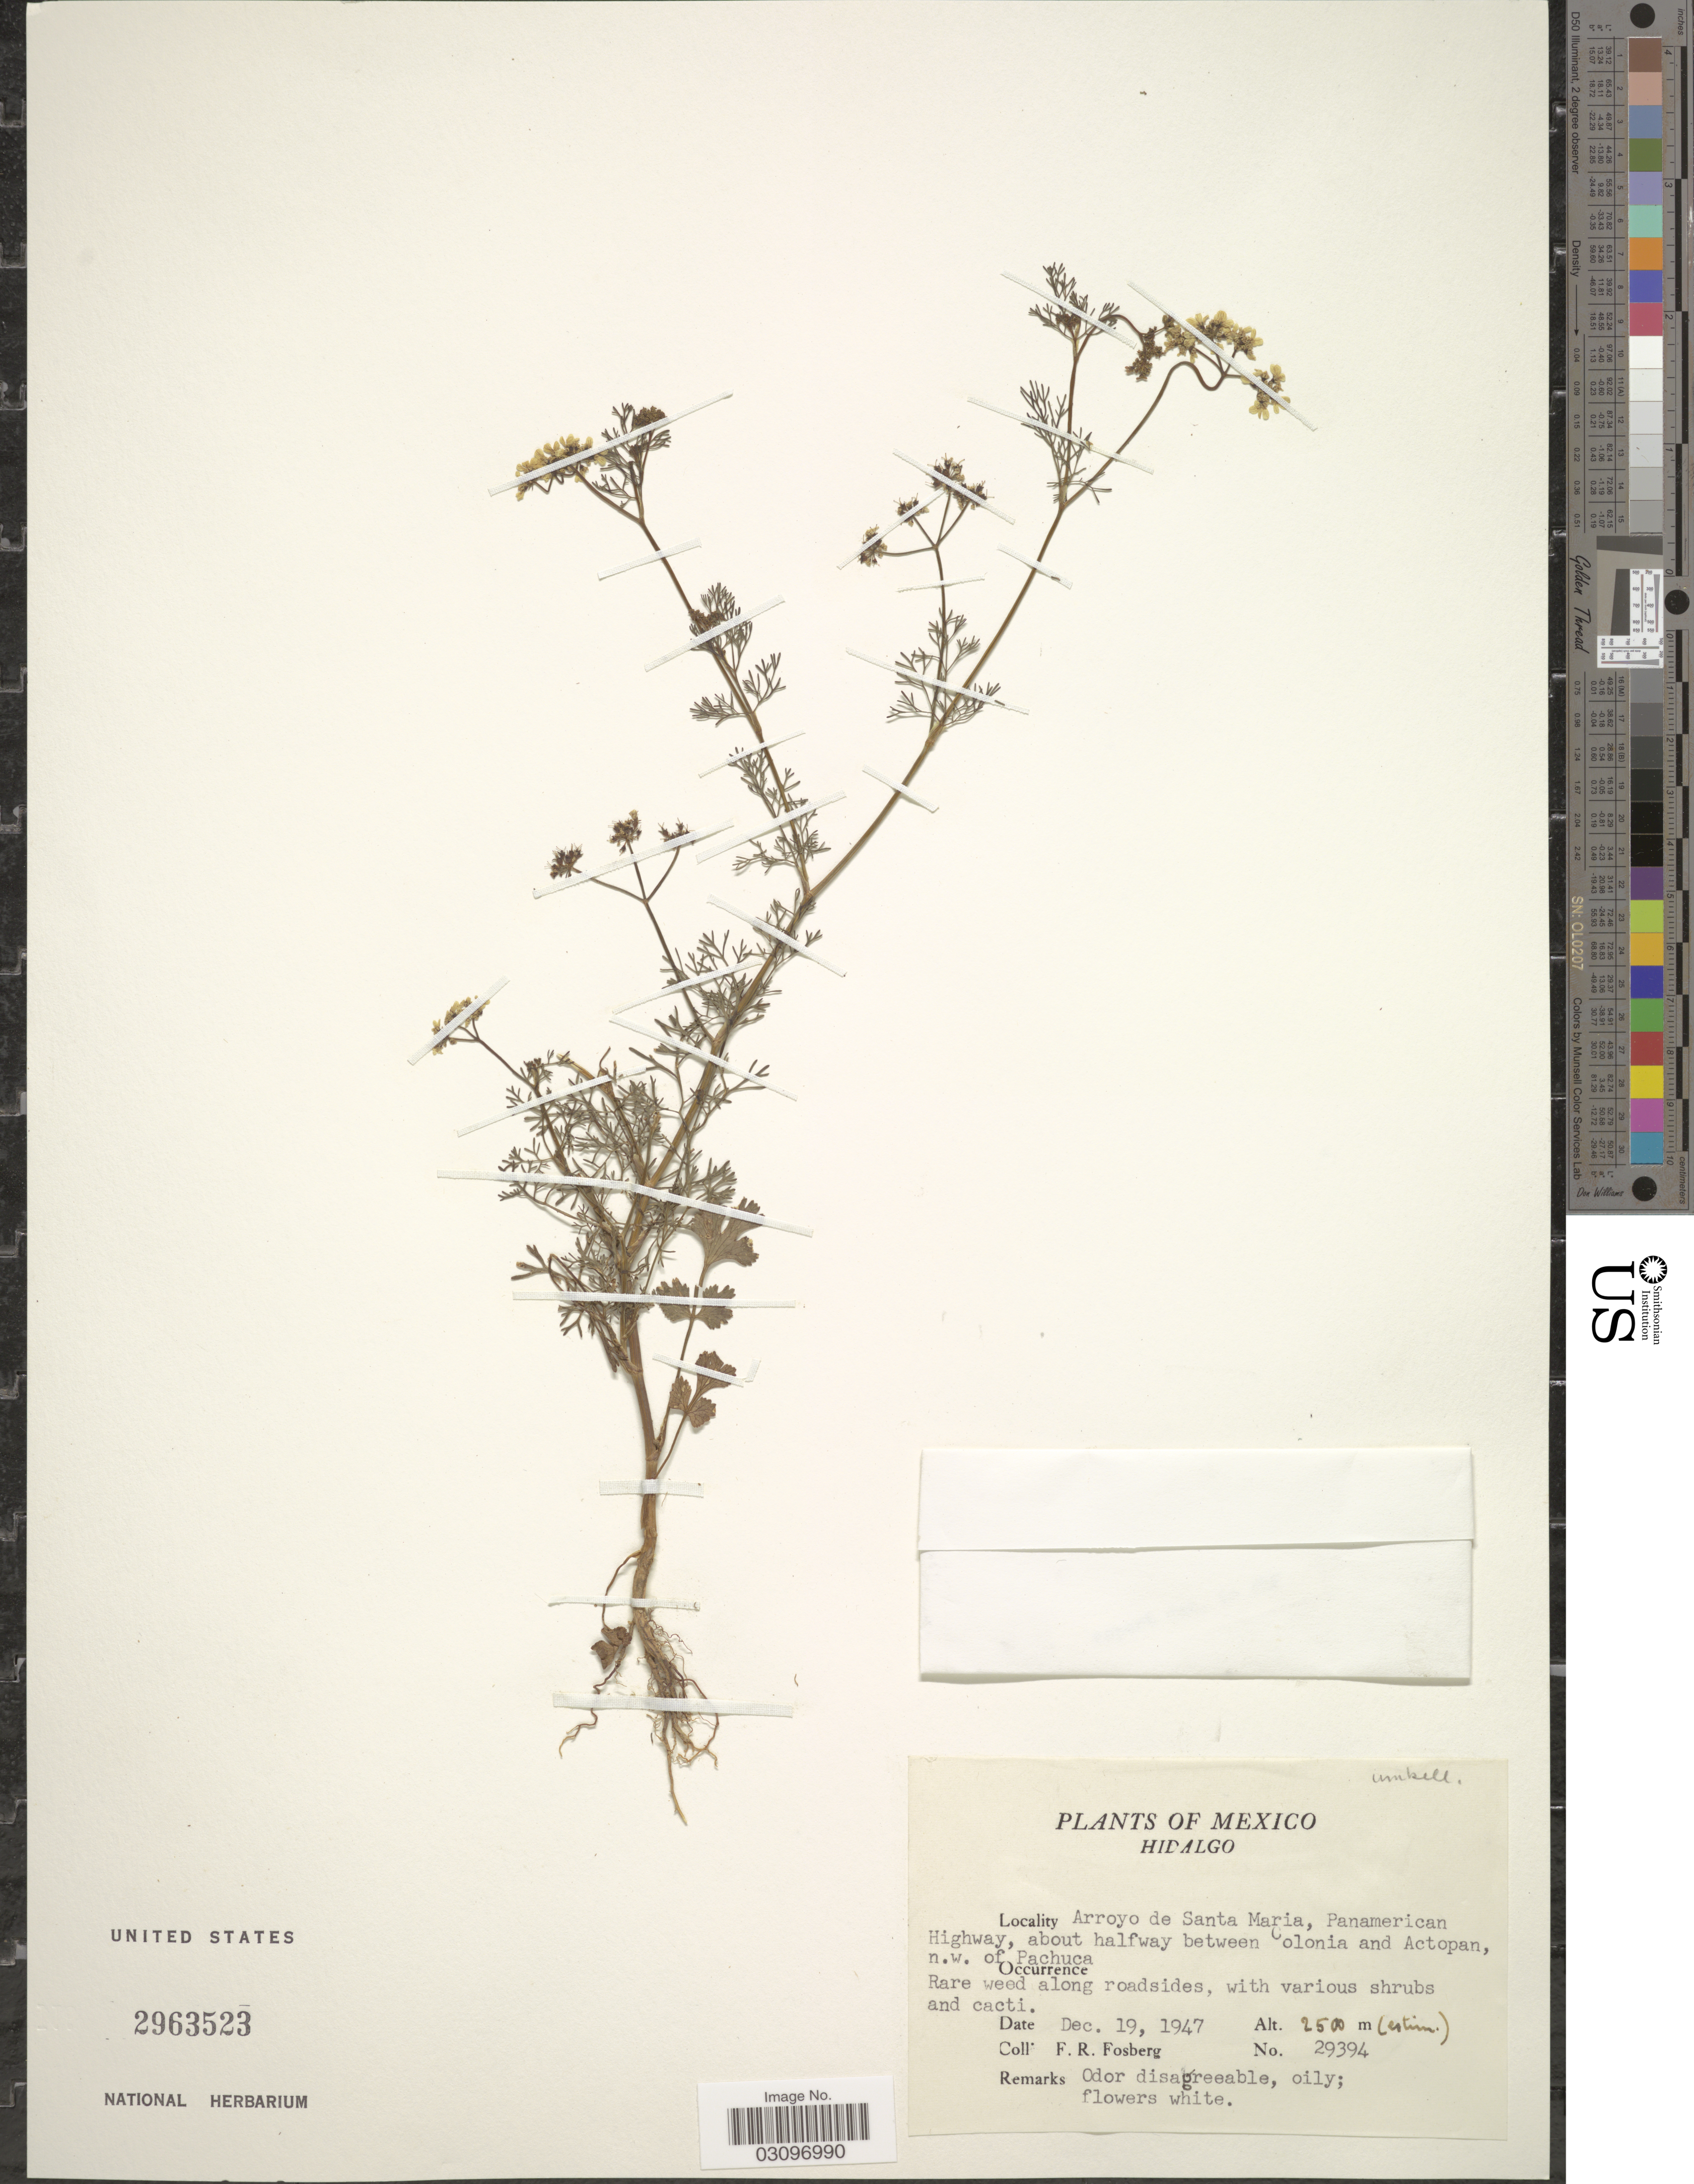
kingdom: Plantae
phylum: Tracheophyta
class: Magnoliopsida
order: Apiales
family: Apiaceae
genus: Coriandrum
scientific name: Coriandrum sativum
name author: L.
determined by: Mendoza, M.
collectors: F. R. Fosberg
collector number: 29394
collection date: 1947-12-19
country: Mexico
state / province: Hidalgo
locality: Arroyo de Santa Maria, Panamerican Highway, about halfway between Colonia and Actopan, n.w. of Pachuca.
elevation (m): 2500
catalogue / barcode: US 2963523